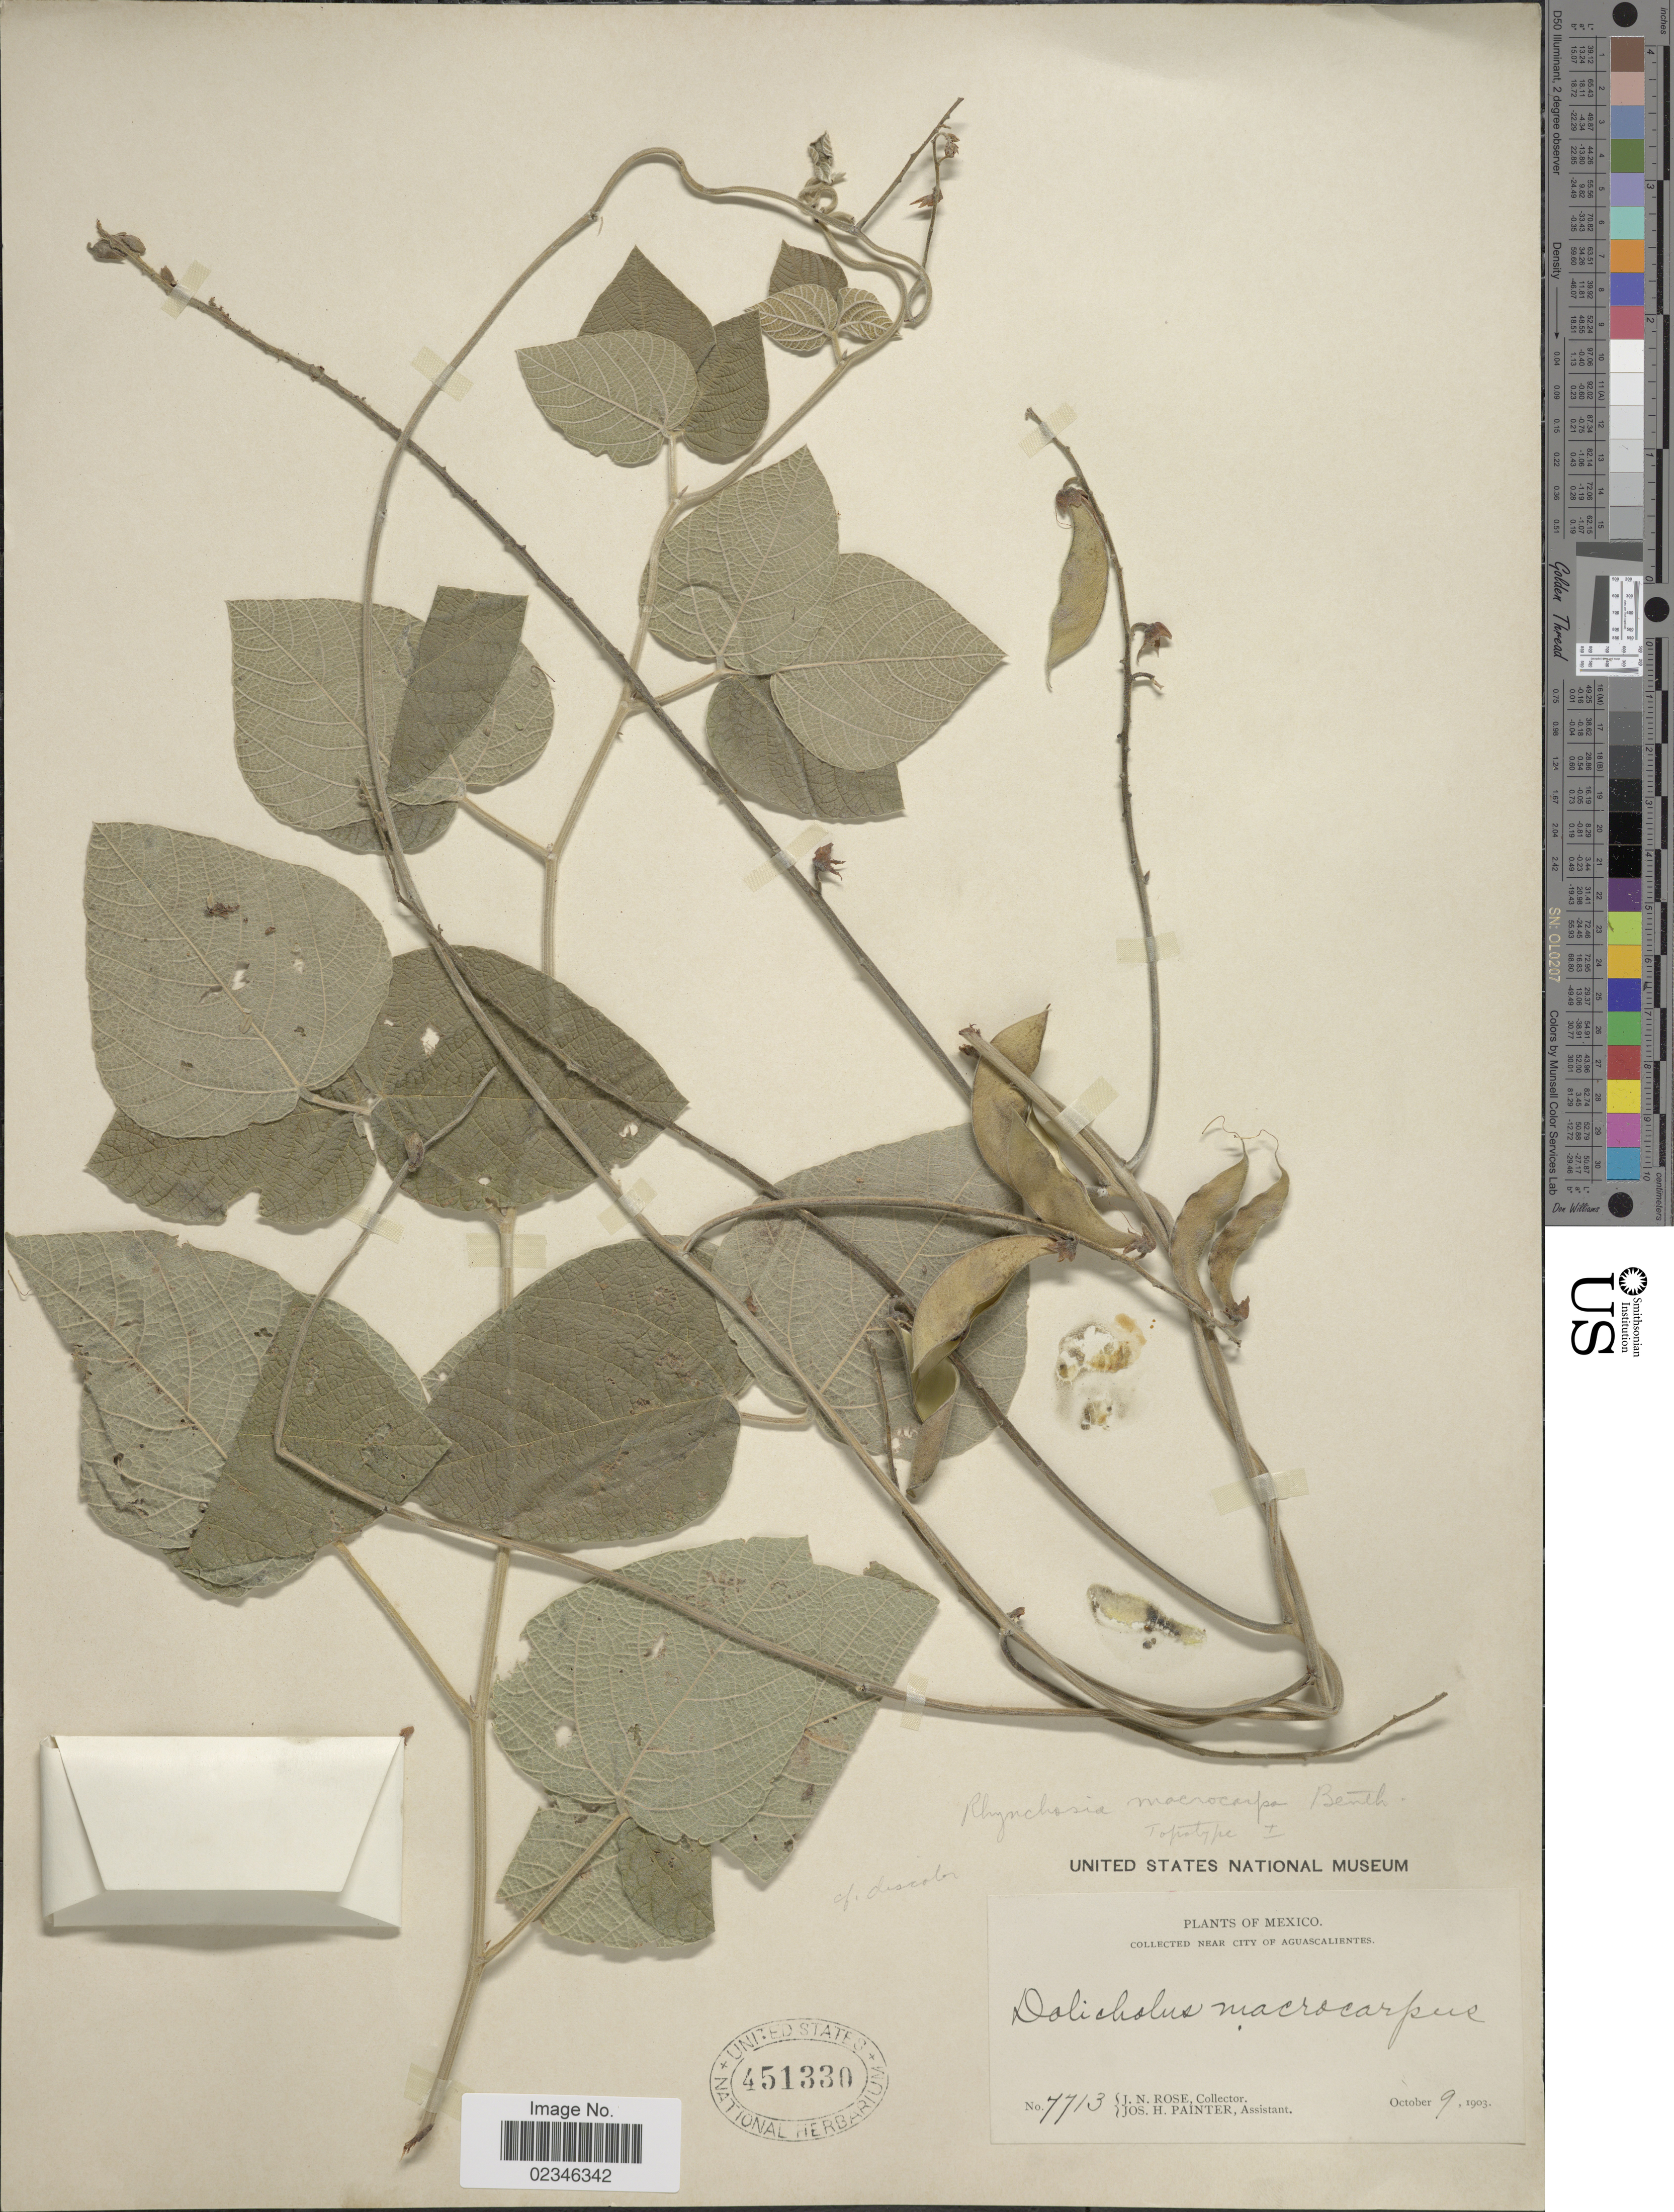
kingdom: Plantae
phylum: Tracheophyta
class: Magnoliopsida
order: Fabales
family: Fabaceae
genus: Rhynchosia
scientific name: Rhynchosia macrocarpa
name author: Benth.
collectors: J. N. Rose & J. H. Painter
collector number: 7713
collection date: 1903-10-09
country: Mexico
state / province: Aguascalientes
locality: Near city of Aguascalientes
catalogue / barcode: US 451330